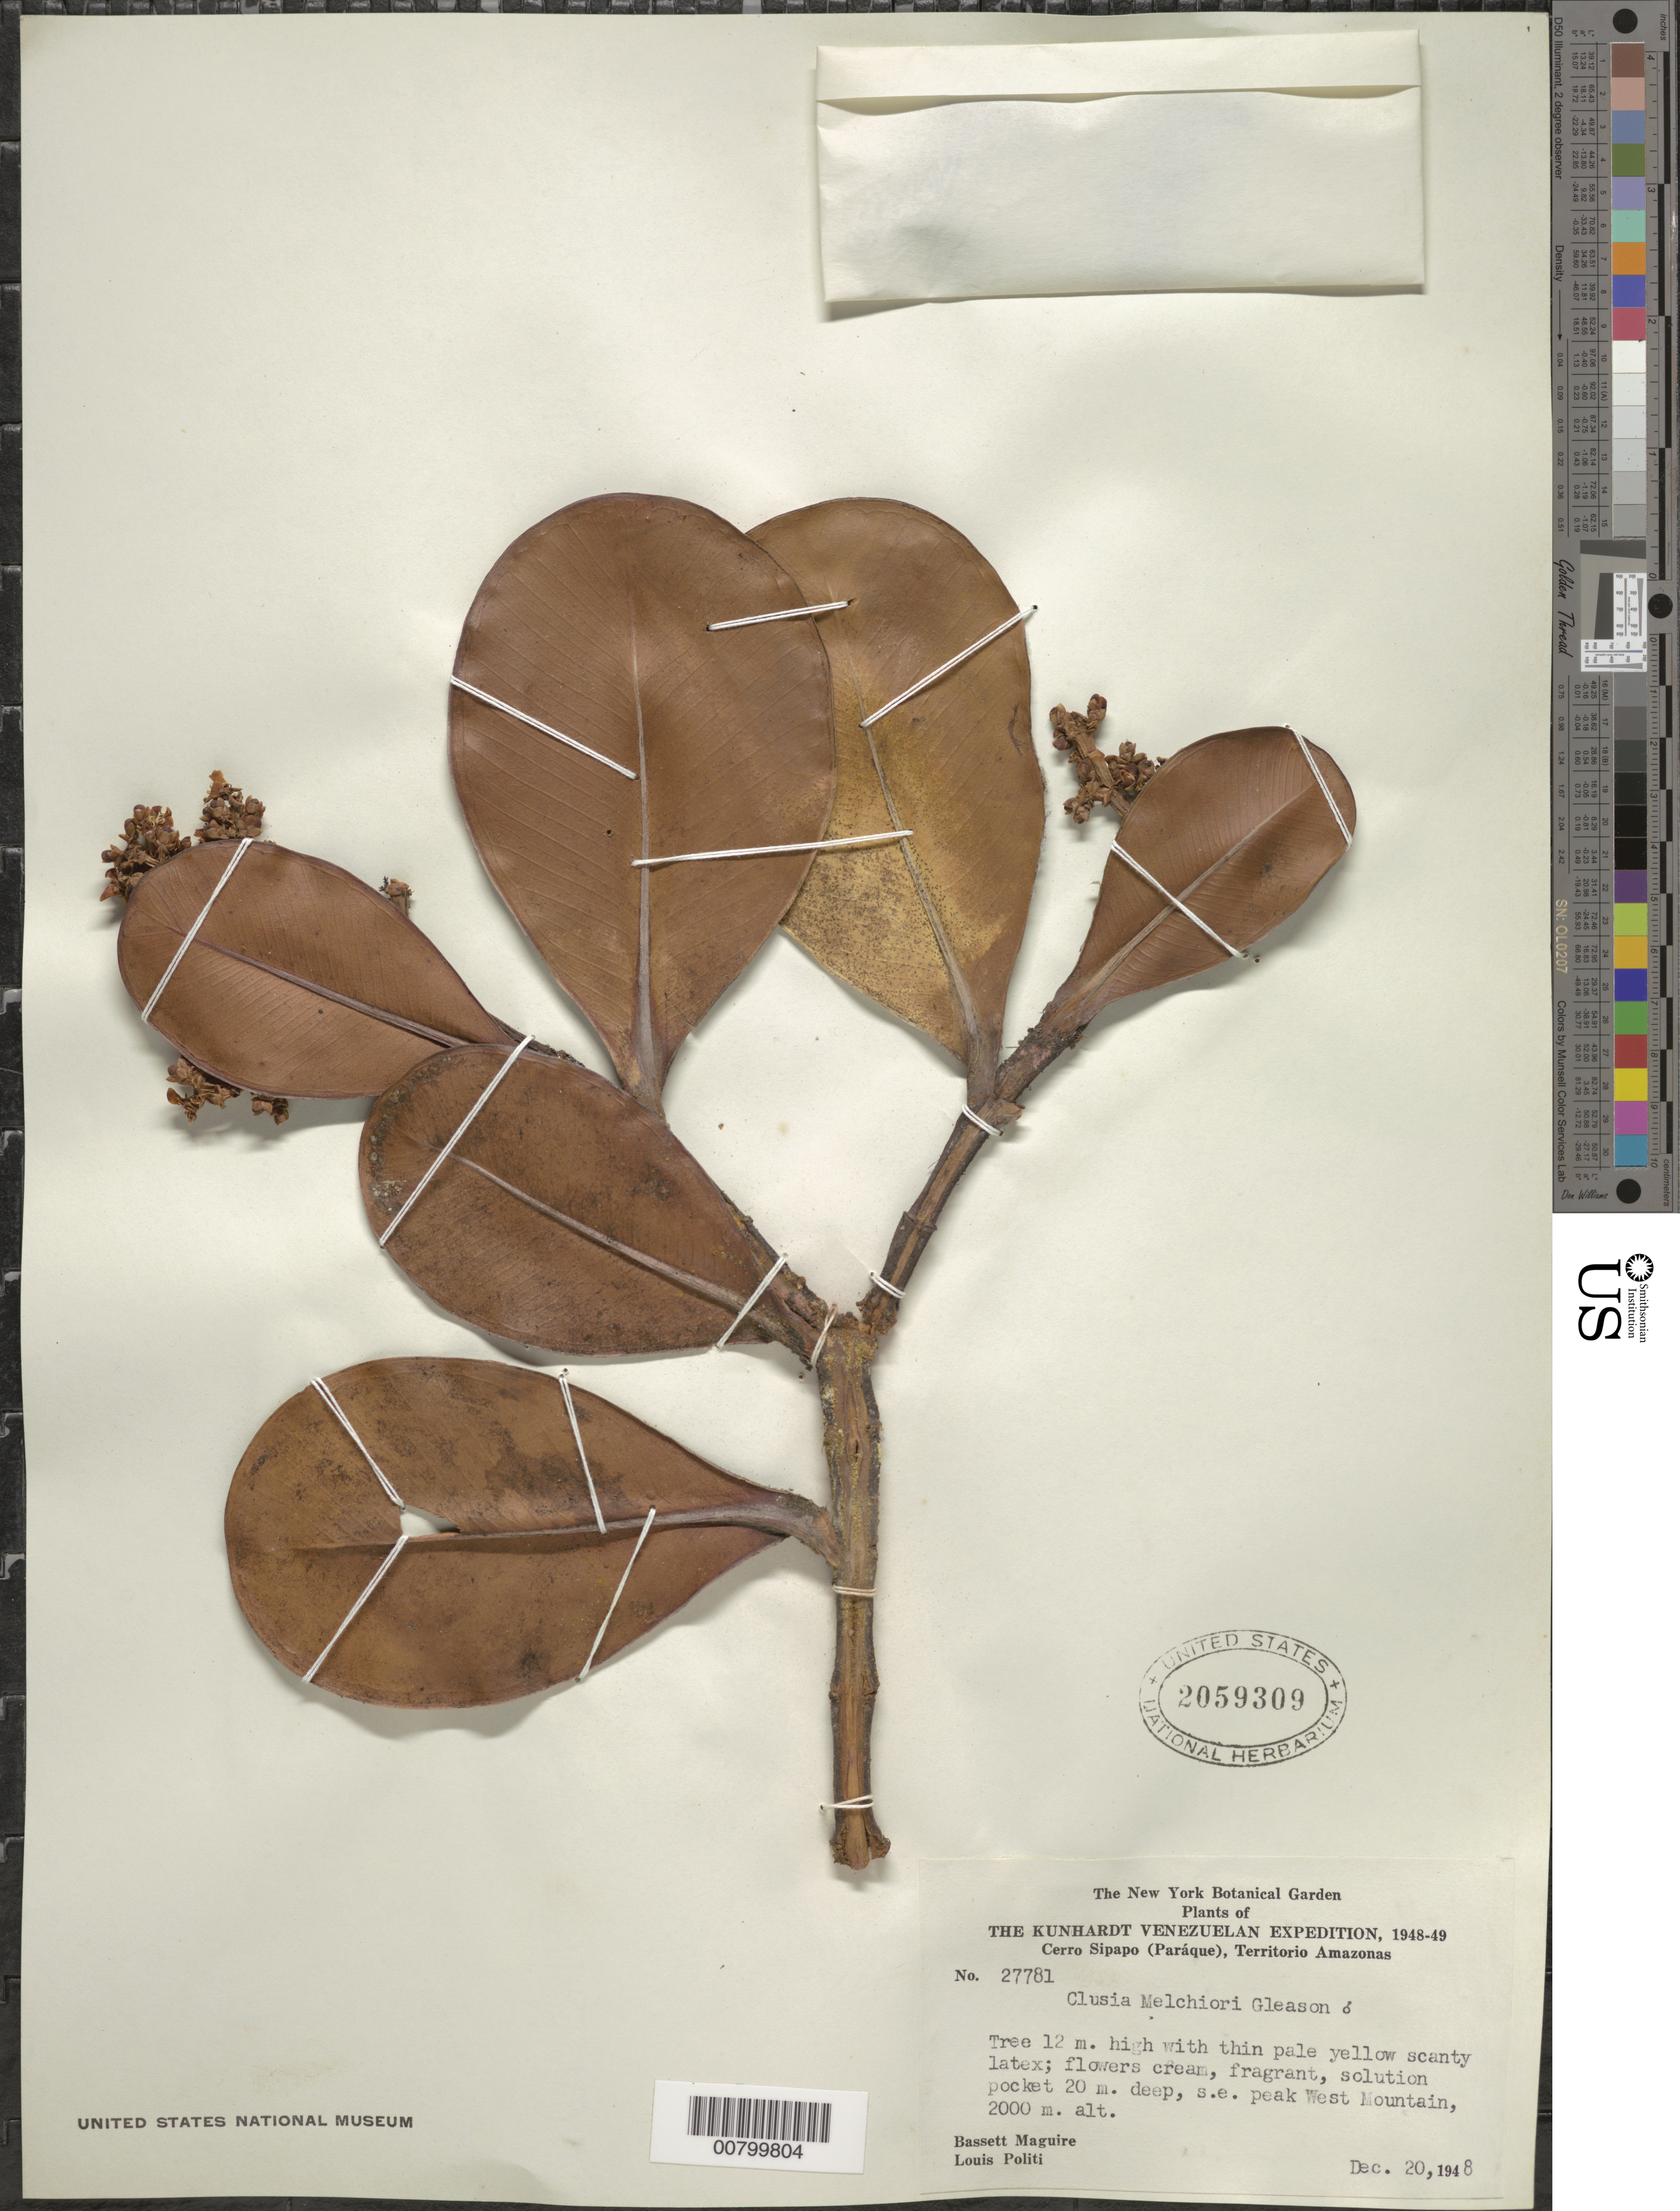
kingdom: Plantae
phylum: Tracheophyta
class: Magnoliopsida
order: Malpighiales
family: Clusiaceae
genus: Clusia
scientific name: Clusia melchiori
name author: Gleason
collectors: B. Maguire & L. Politi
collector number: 27781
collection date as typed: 20-Dec-48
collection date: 1948-12-20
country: Venezuela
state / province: Amazonas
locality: Cerro Sipapo (Paráque), SE Peak, West Mountain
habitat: Solution pocket 20 m deep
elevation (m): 2000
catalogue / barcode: US 2059309